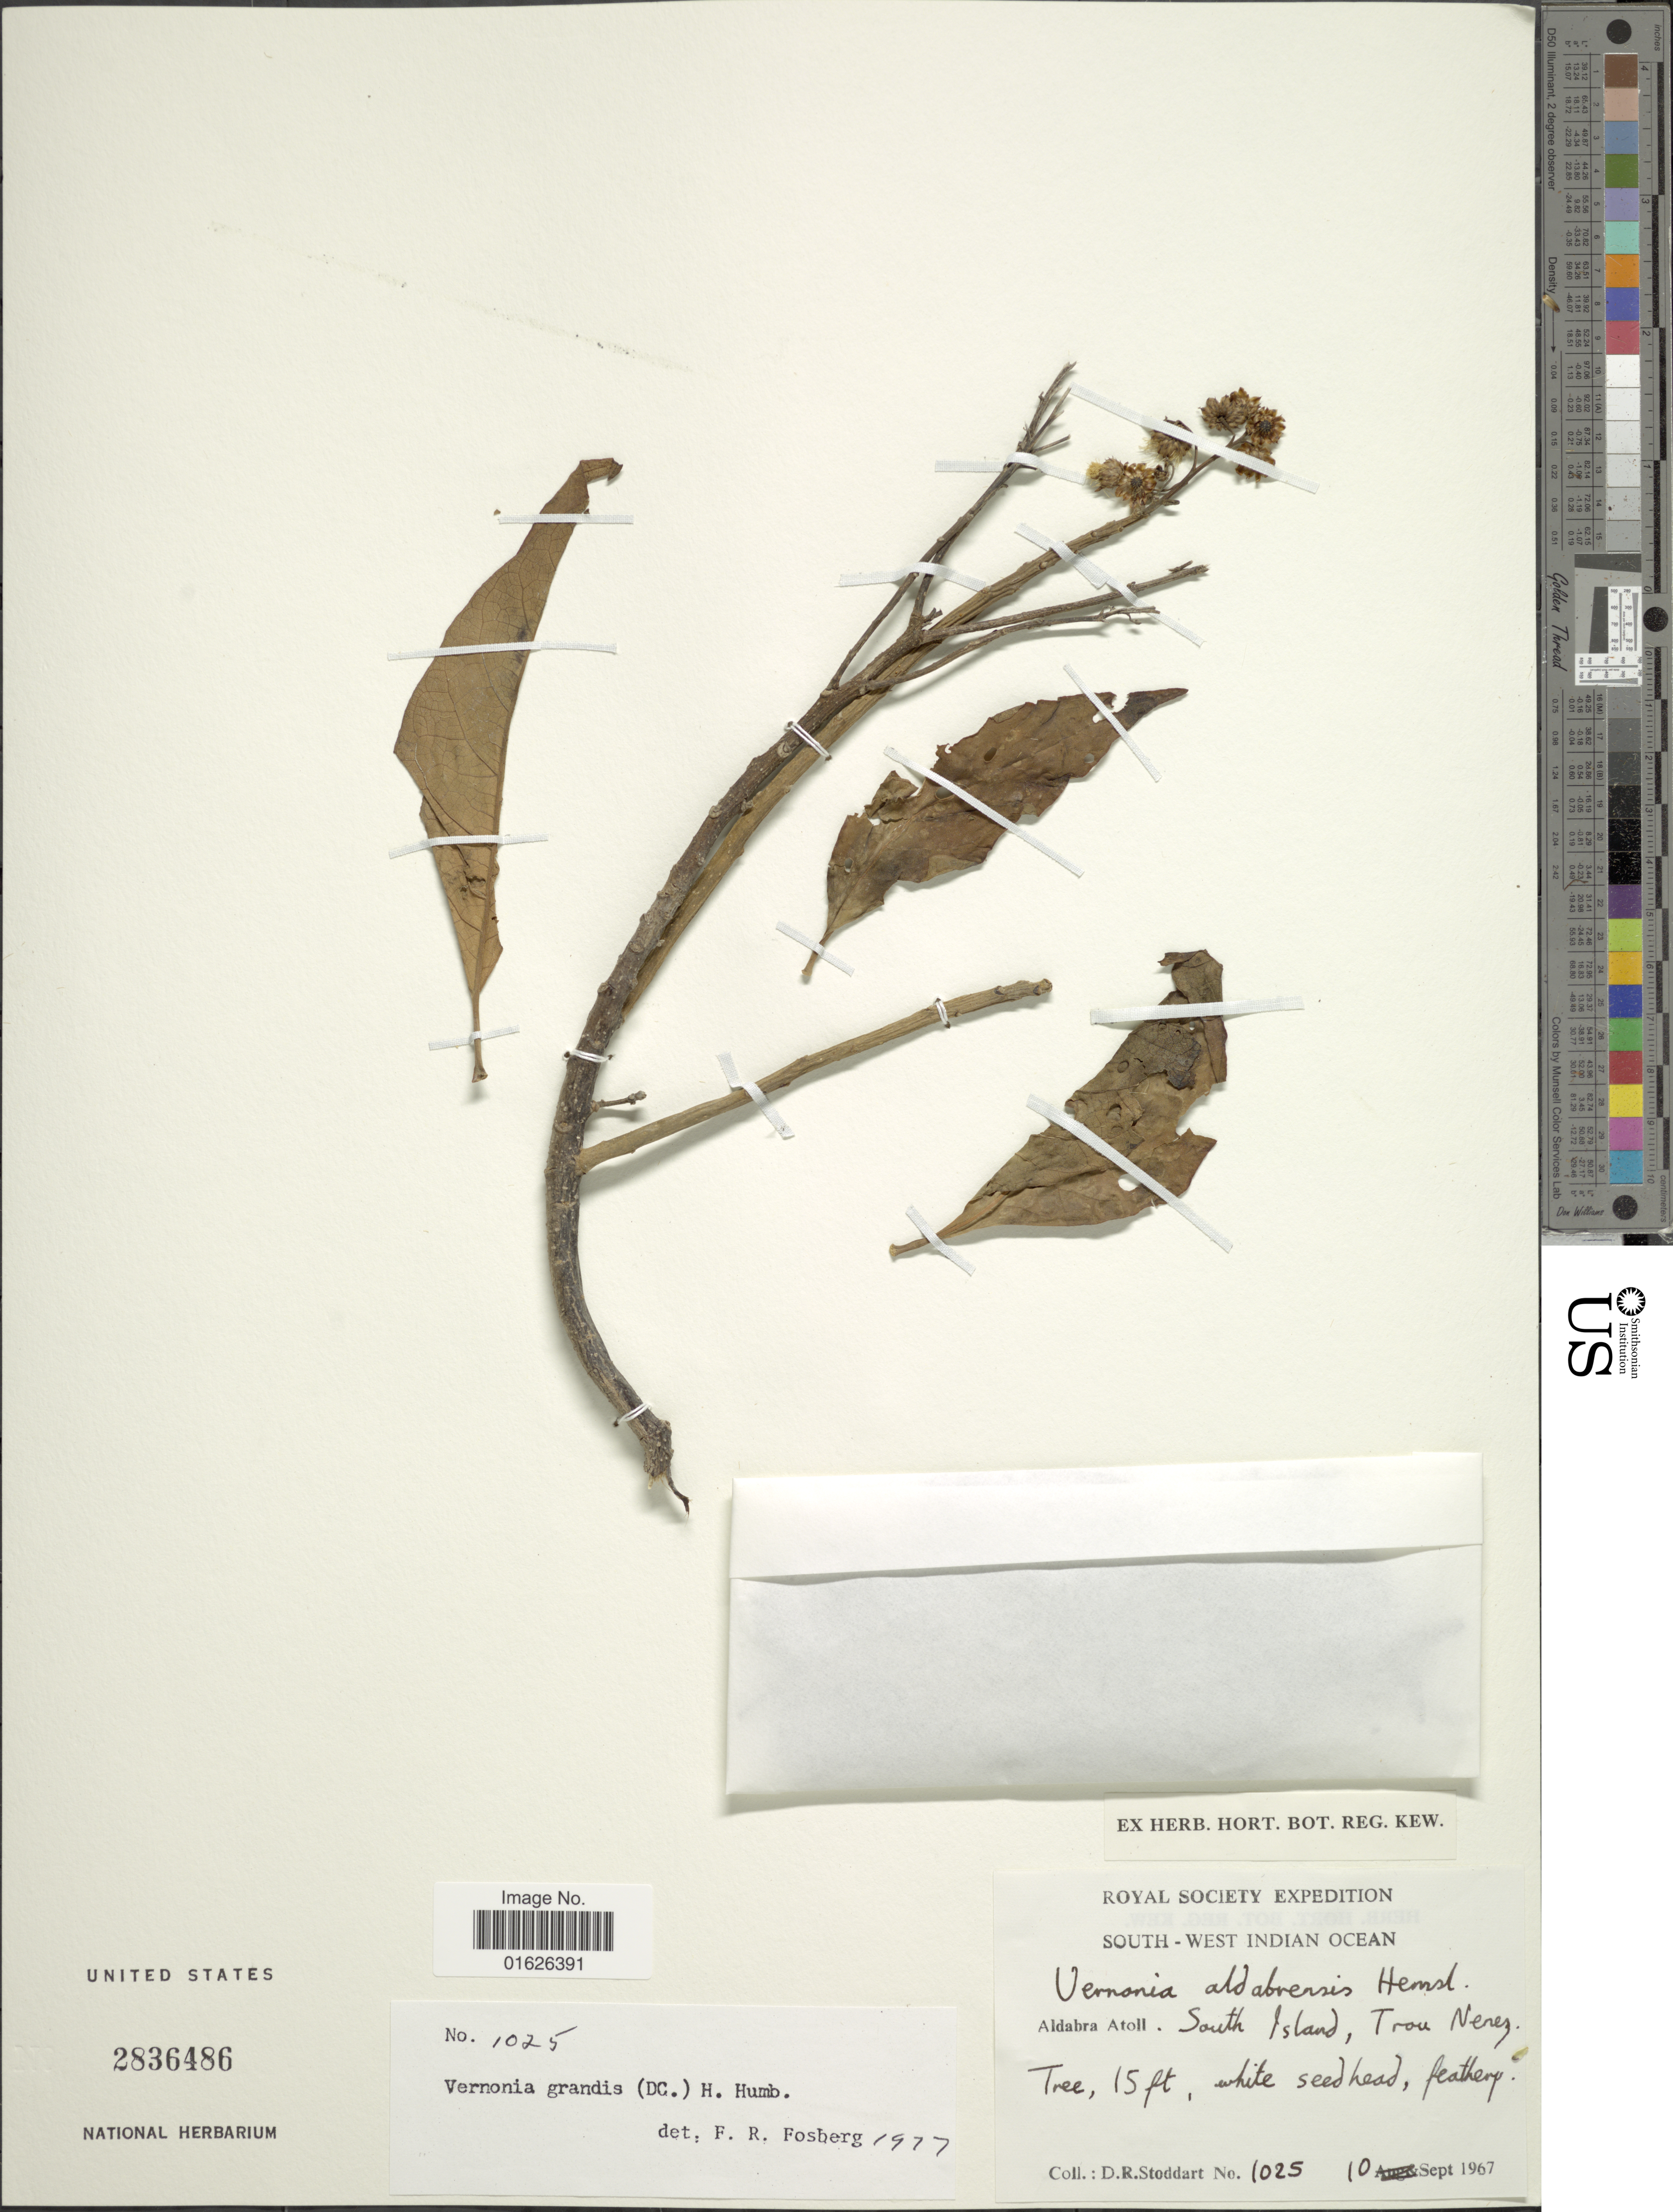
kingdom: Plantae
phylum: Tracheophyta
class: Magnoliopsida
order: Asterales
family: Asteraceae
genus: Gymnanthemum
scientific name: Gymnanthemum coloratum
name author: (Willd.) H. Rob. & B. Kahn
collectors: D. R. Stoddart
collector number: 1025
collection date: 1967-09-10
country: Seychelles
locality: South-West Indian ocean, Aldabra Atoll, South Island, Trou Nenez.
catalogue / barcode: US 2836486